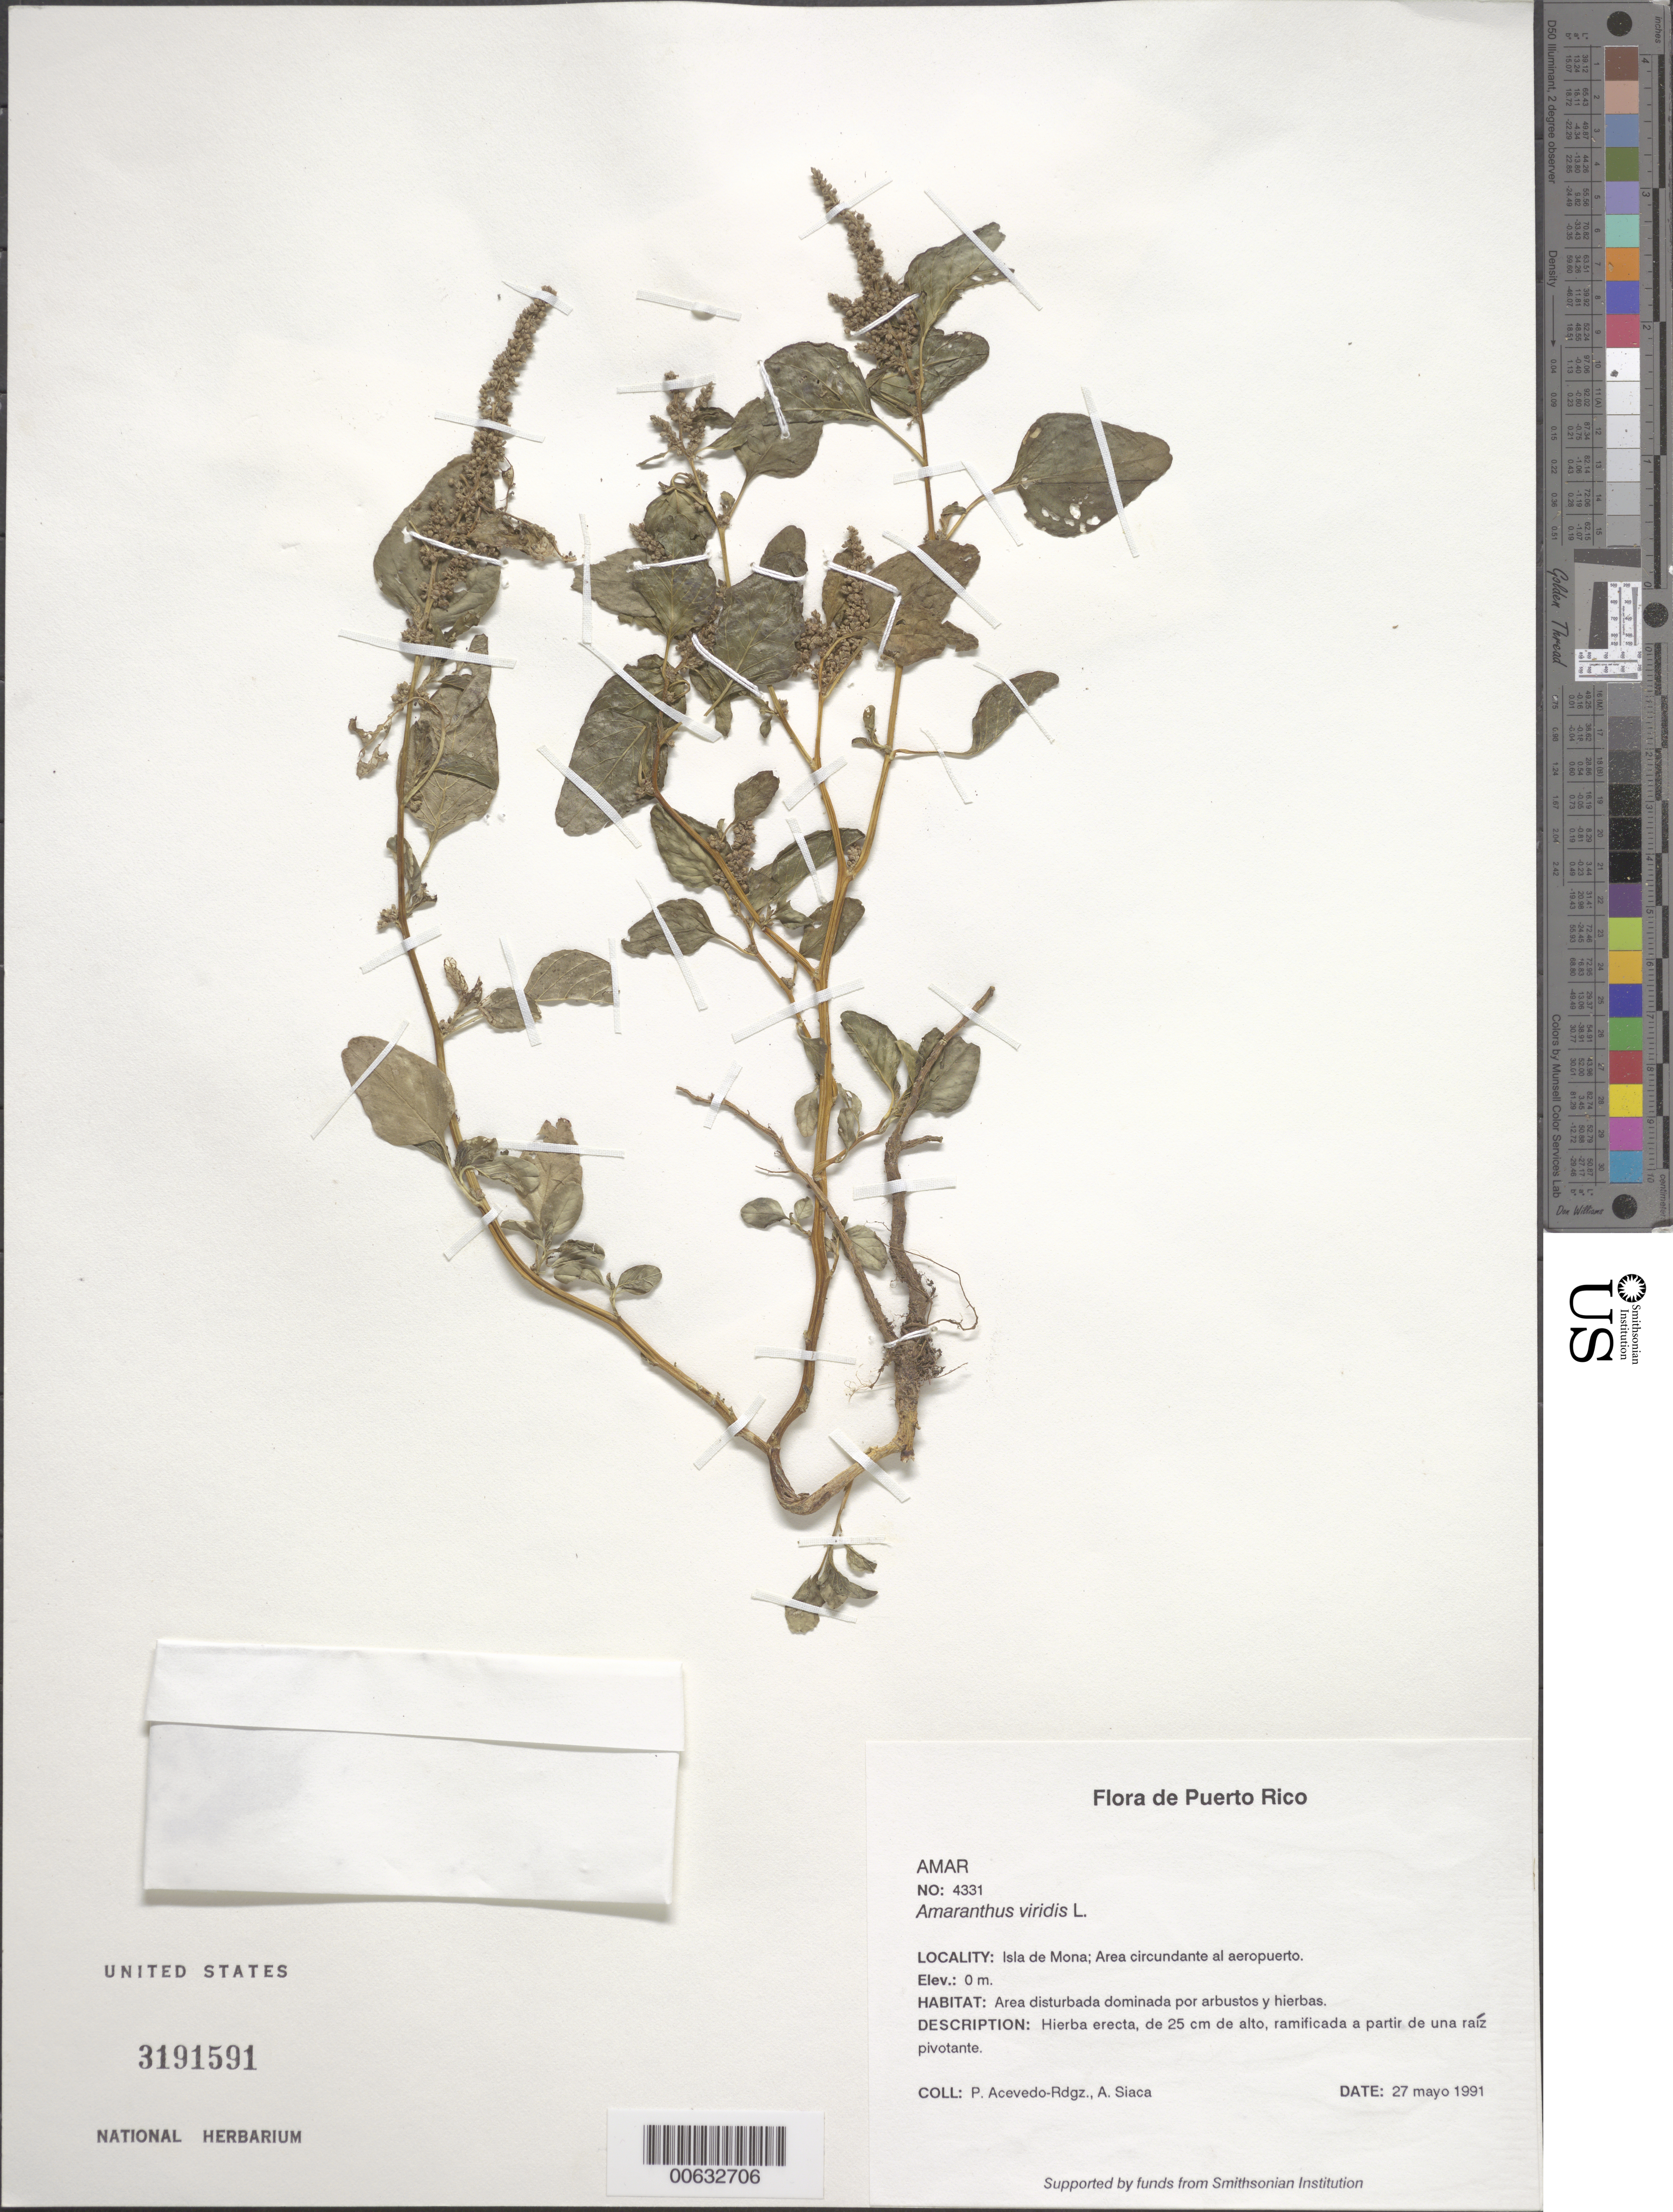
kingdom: Plantae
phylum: Tracheophyta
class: Magnoliopsida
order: Caryophyllales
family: Amaranthaceae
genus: Amaranthus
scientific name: Amaranthus viridis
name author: L.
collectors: P. Acevedo-Rodr. & A. Siaca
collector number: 4331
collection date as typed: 27 May 1991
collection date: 1991-05-27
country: Puerto Rico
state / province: Mayaguëz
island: Mona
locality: Isla de Mona; Area circundante al aeropuerto.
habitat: Area disturbada dominada por arbustos y hierbas.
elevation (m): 0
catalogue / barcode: US 3191591